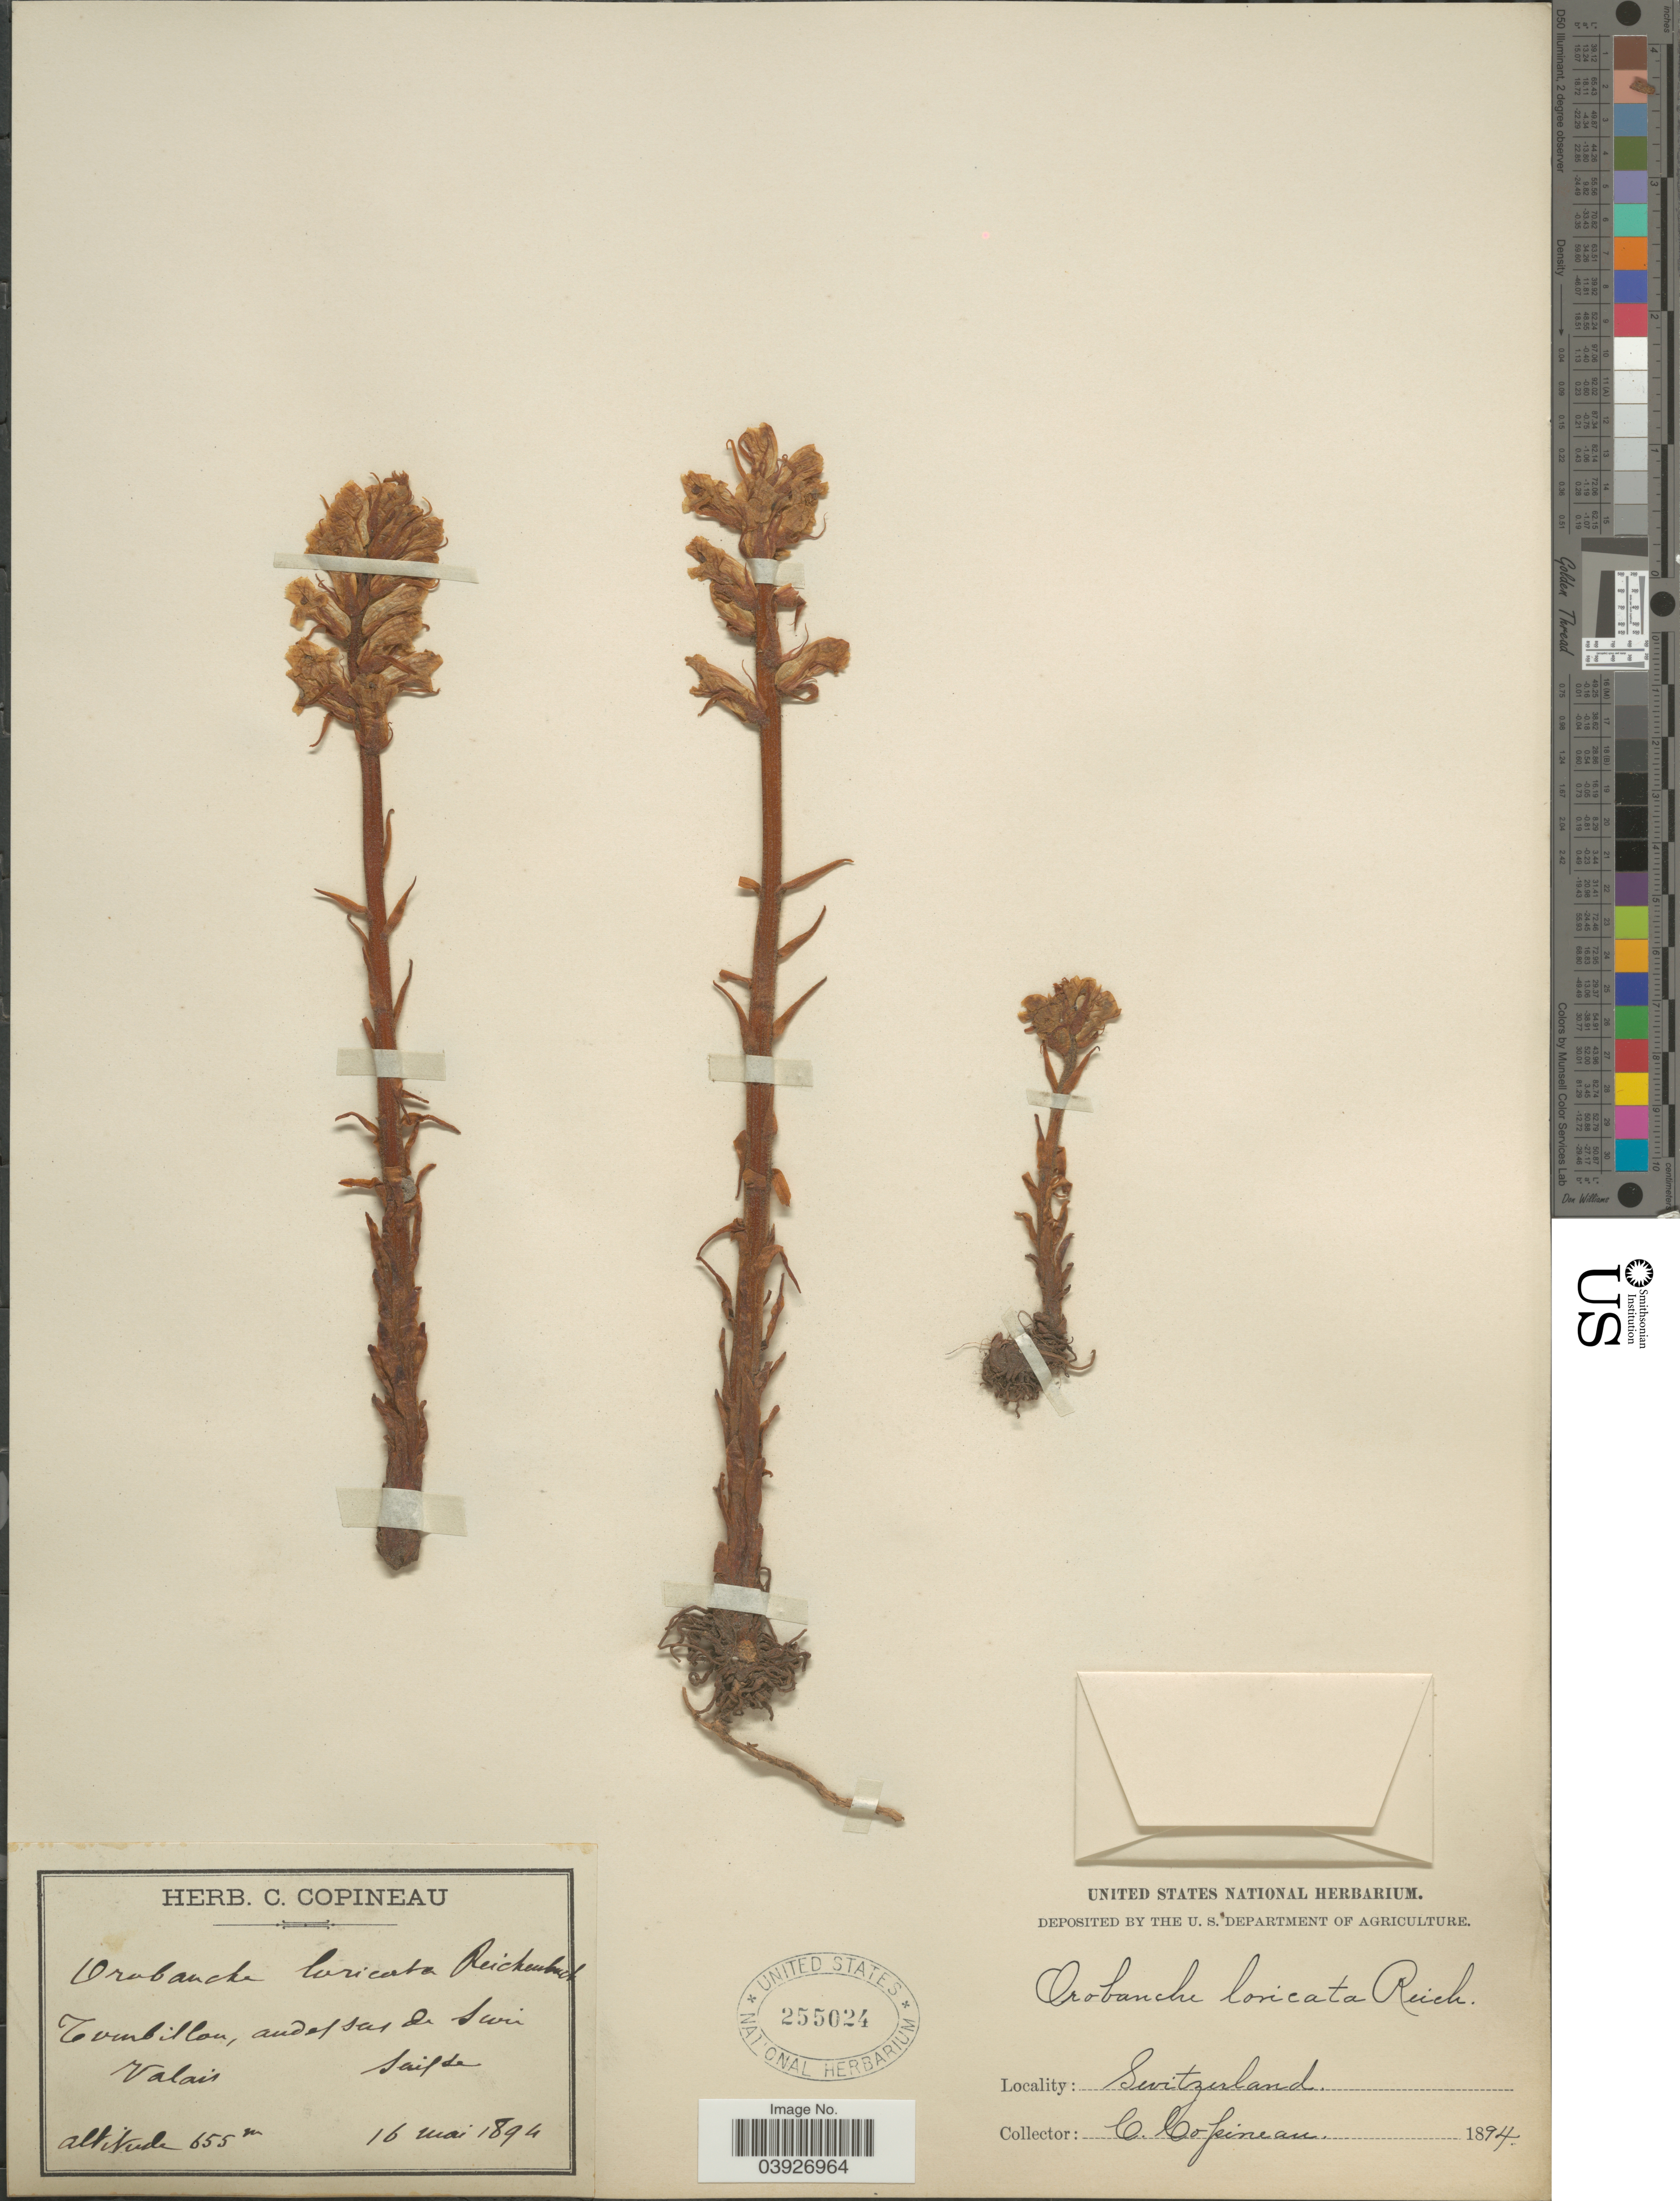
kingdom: Plantae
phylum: Tracheophyta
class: Magnoliopsida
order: Lamiales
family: Orobanchaceae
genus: Orobanche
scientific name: Orobanche loricata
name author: Rchb.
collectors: C. Copineau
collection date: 1894-05-16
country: Switzerland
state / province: Valais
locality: Tombillon, au dessus de Suri.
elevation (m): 655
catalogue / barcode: US 255024